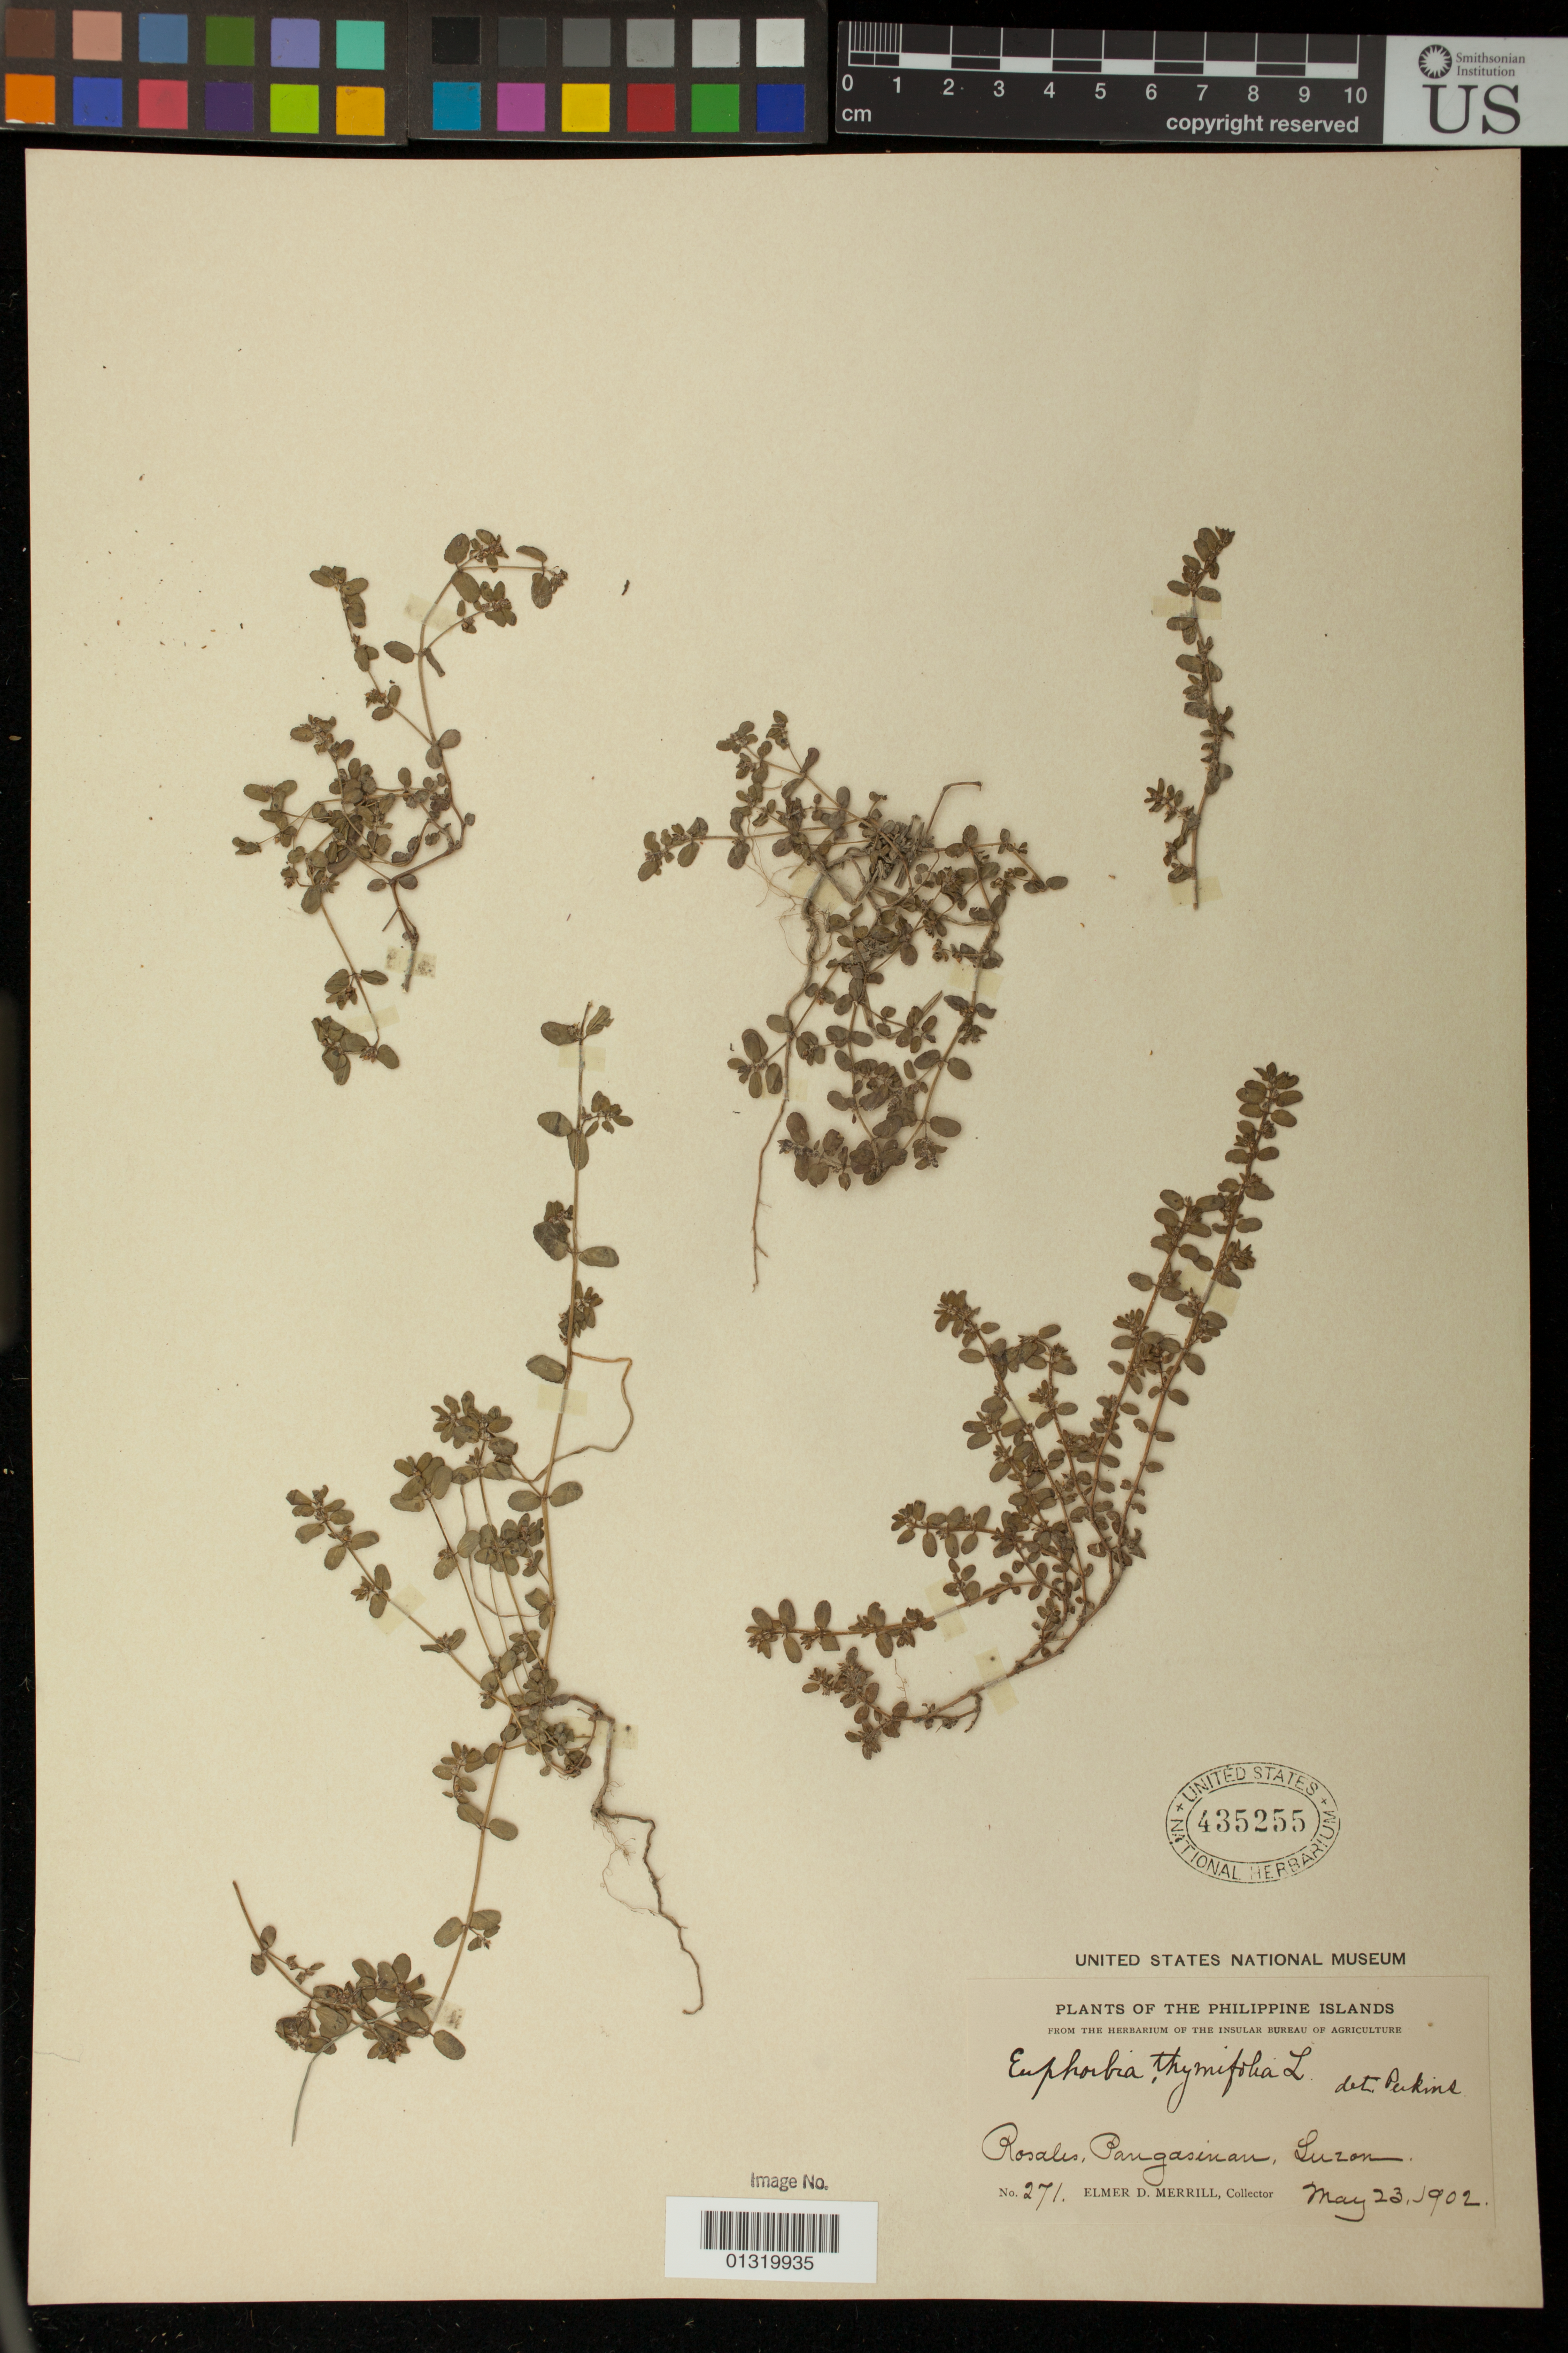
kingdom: Plantae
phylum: Tracheophyta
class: Magnoliopsida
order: Malpighiales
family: Euphorbiaceae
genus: Euphorbia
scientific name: Euphorbia thymifolia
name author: L.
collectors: E. D. Merrill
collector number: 271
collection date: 1902-05-23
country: Philippines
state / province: Ilocos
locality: Rosales, Pangasinan, Luzon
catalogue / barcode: US 435255